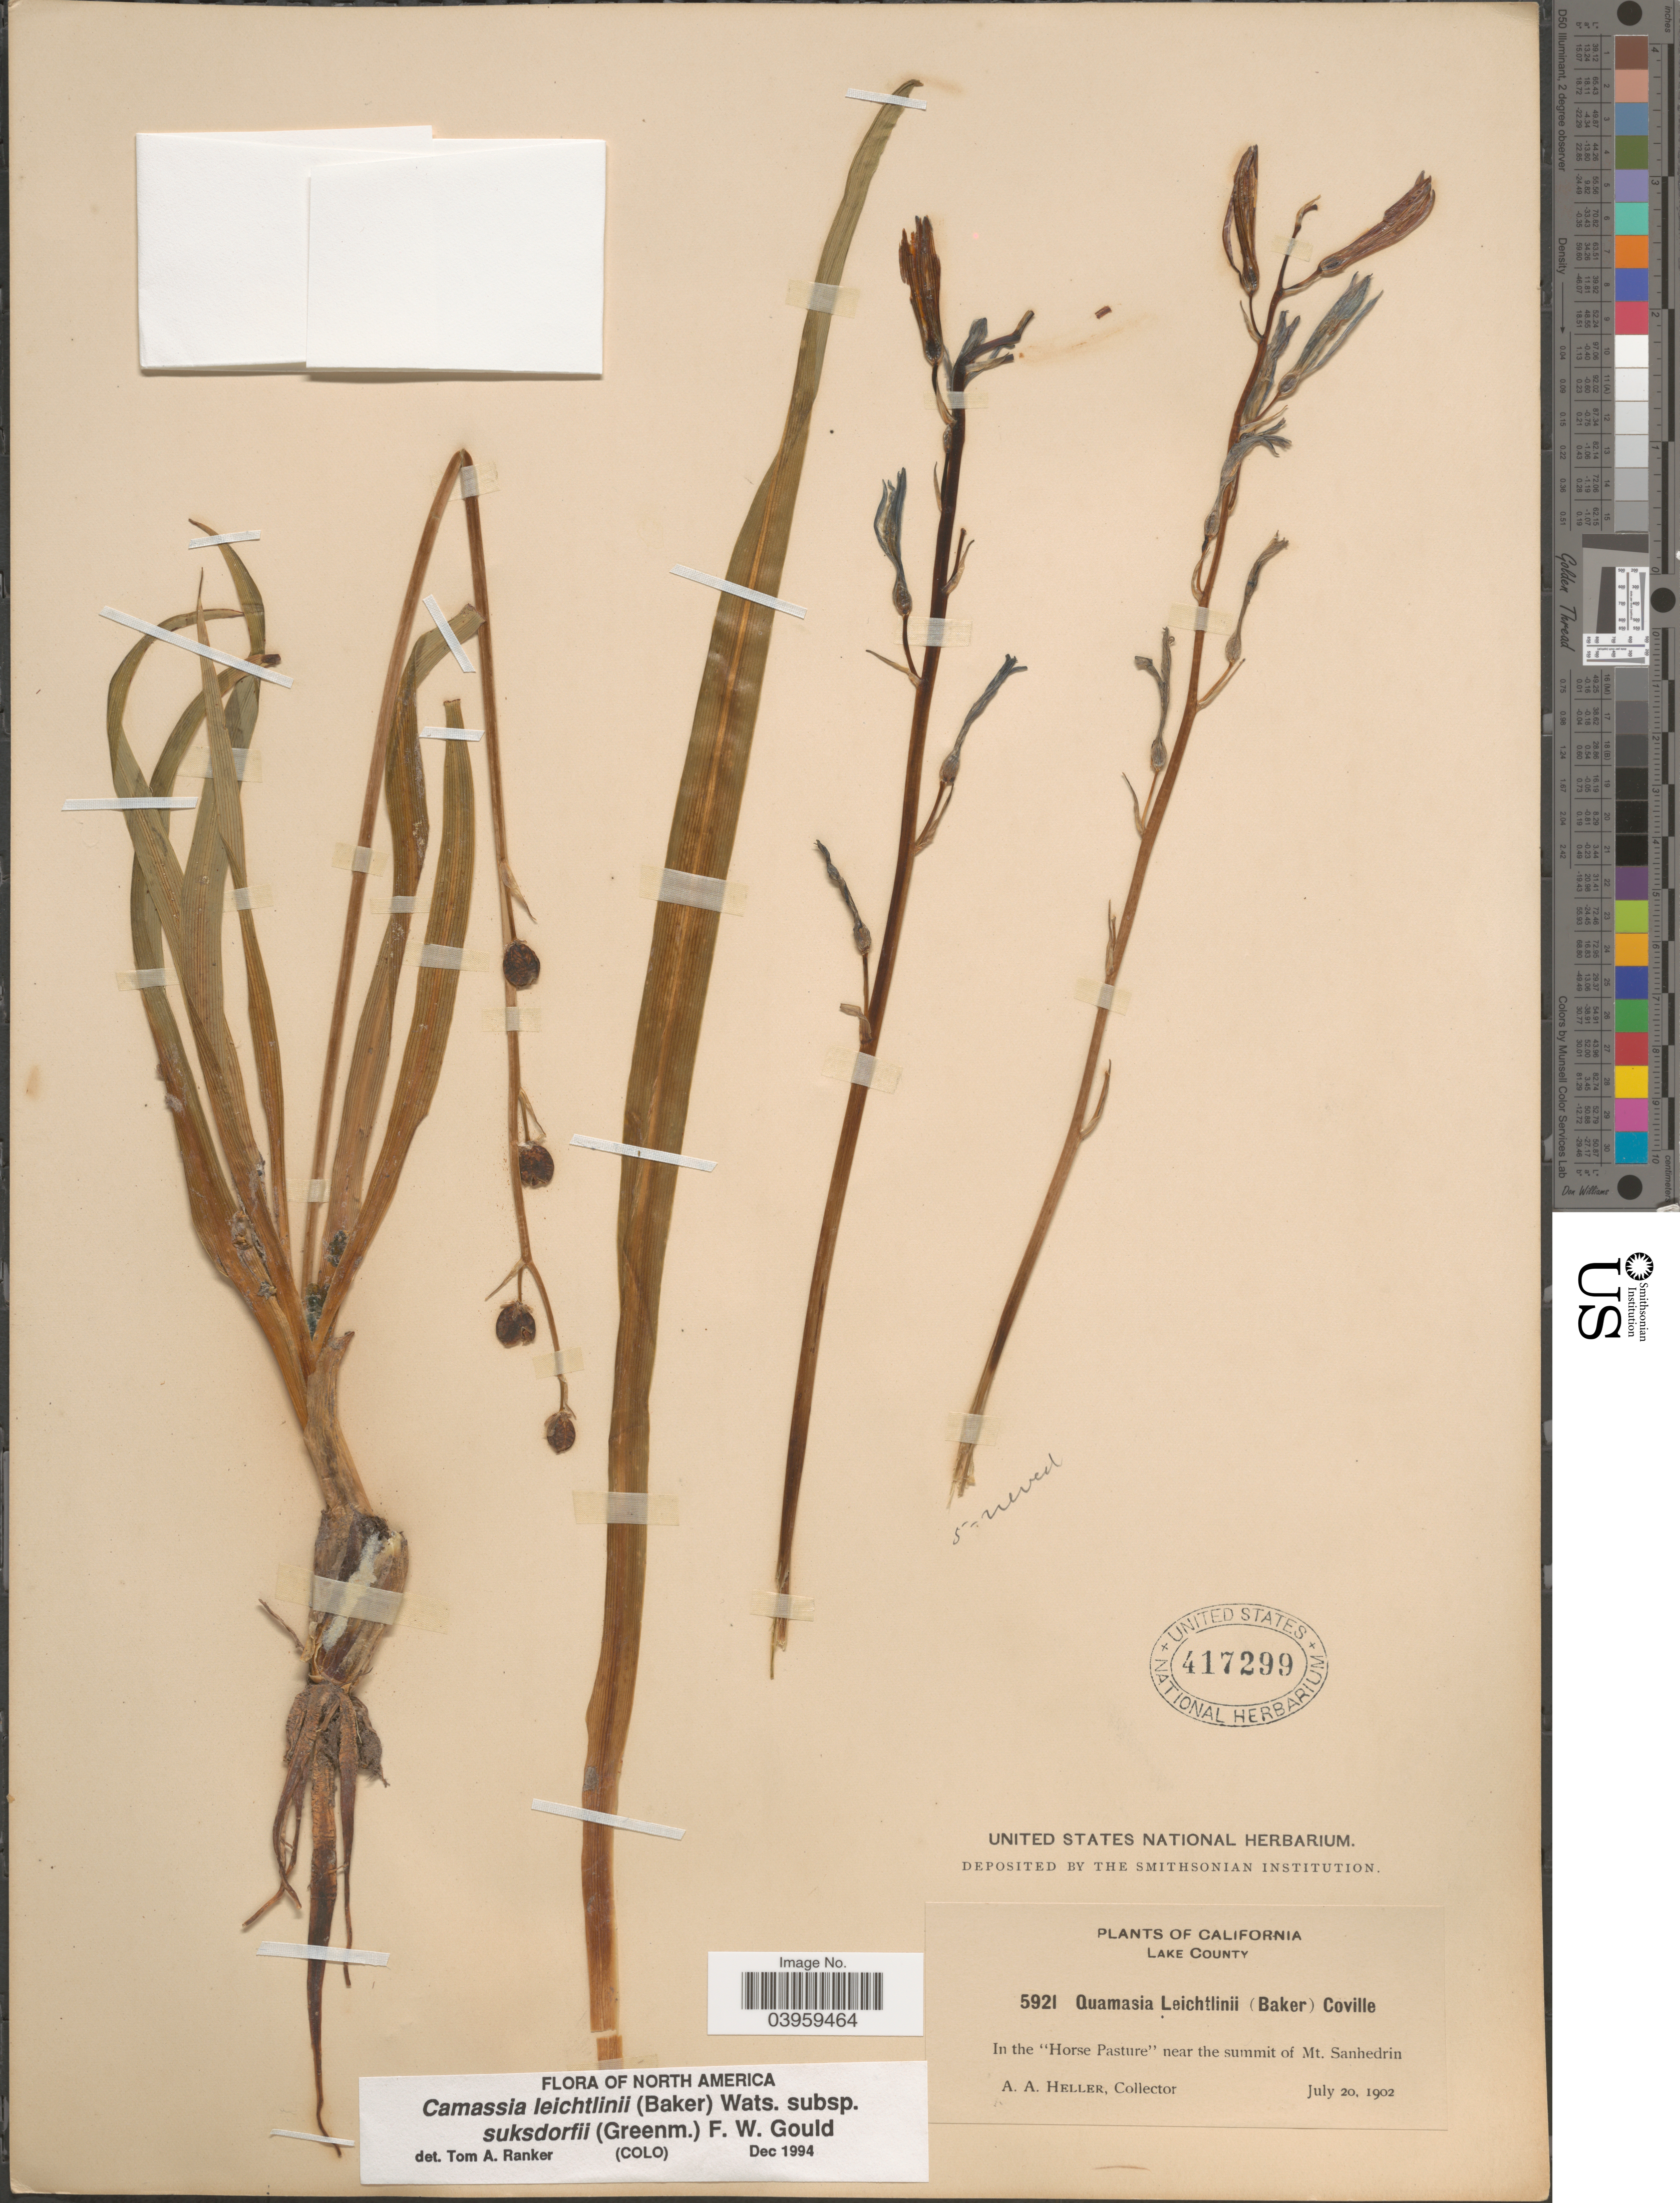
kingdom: Plantae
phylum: Tracheophyta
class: Liliopsida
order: Asparagales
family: Asparagaceae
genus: Camassia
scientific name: Camassia leichtlinii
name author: (Baker) S. Watson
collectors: A. A. Heller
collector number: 5921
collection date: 1902-07-20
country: United States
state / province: California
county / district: Lake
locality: Lake County. In the "Horse Pasture" near the summit of Mt. Sanhedrin.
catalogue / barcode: US 417299